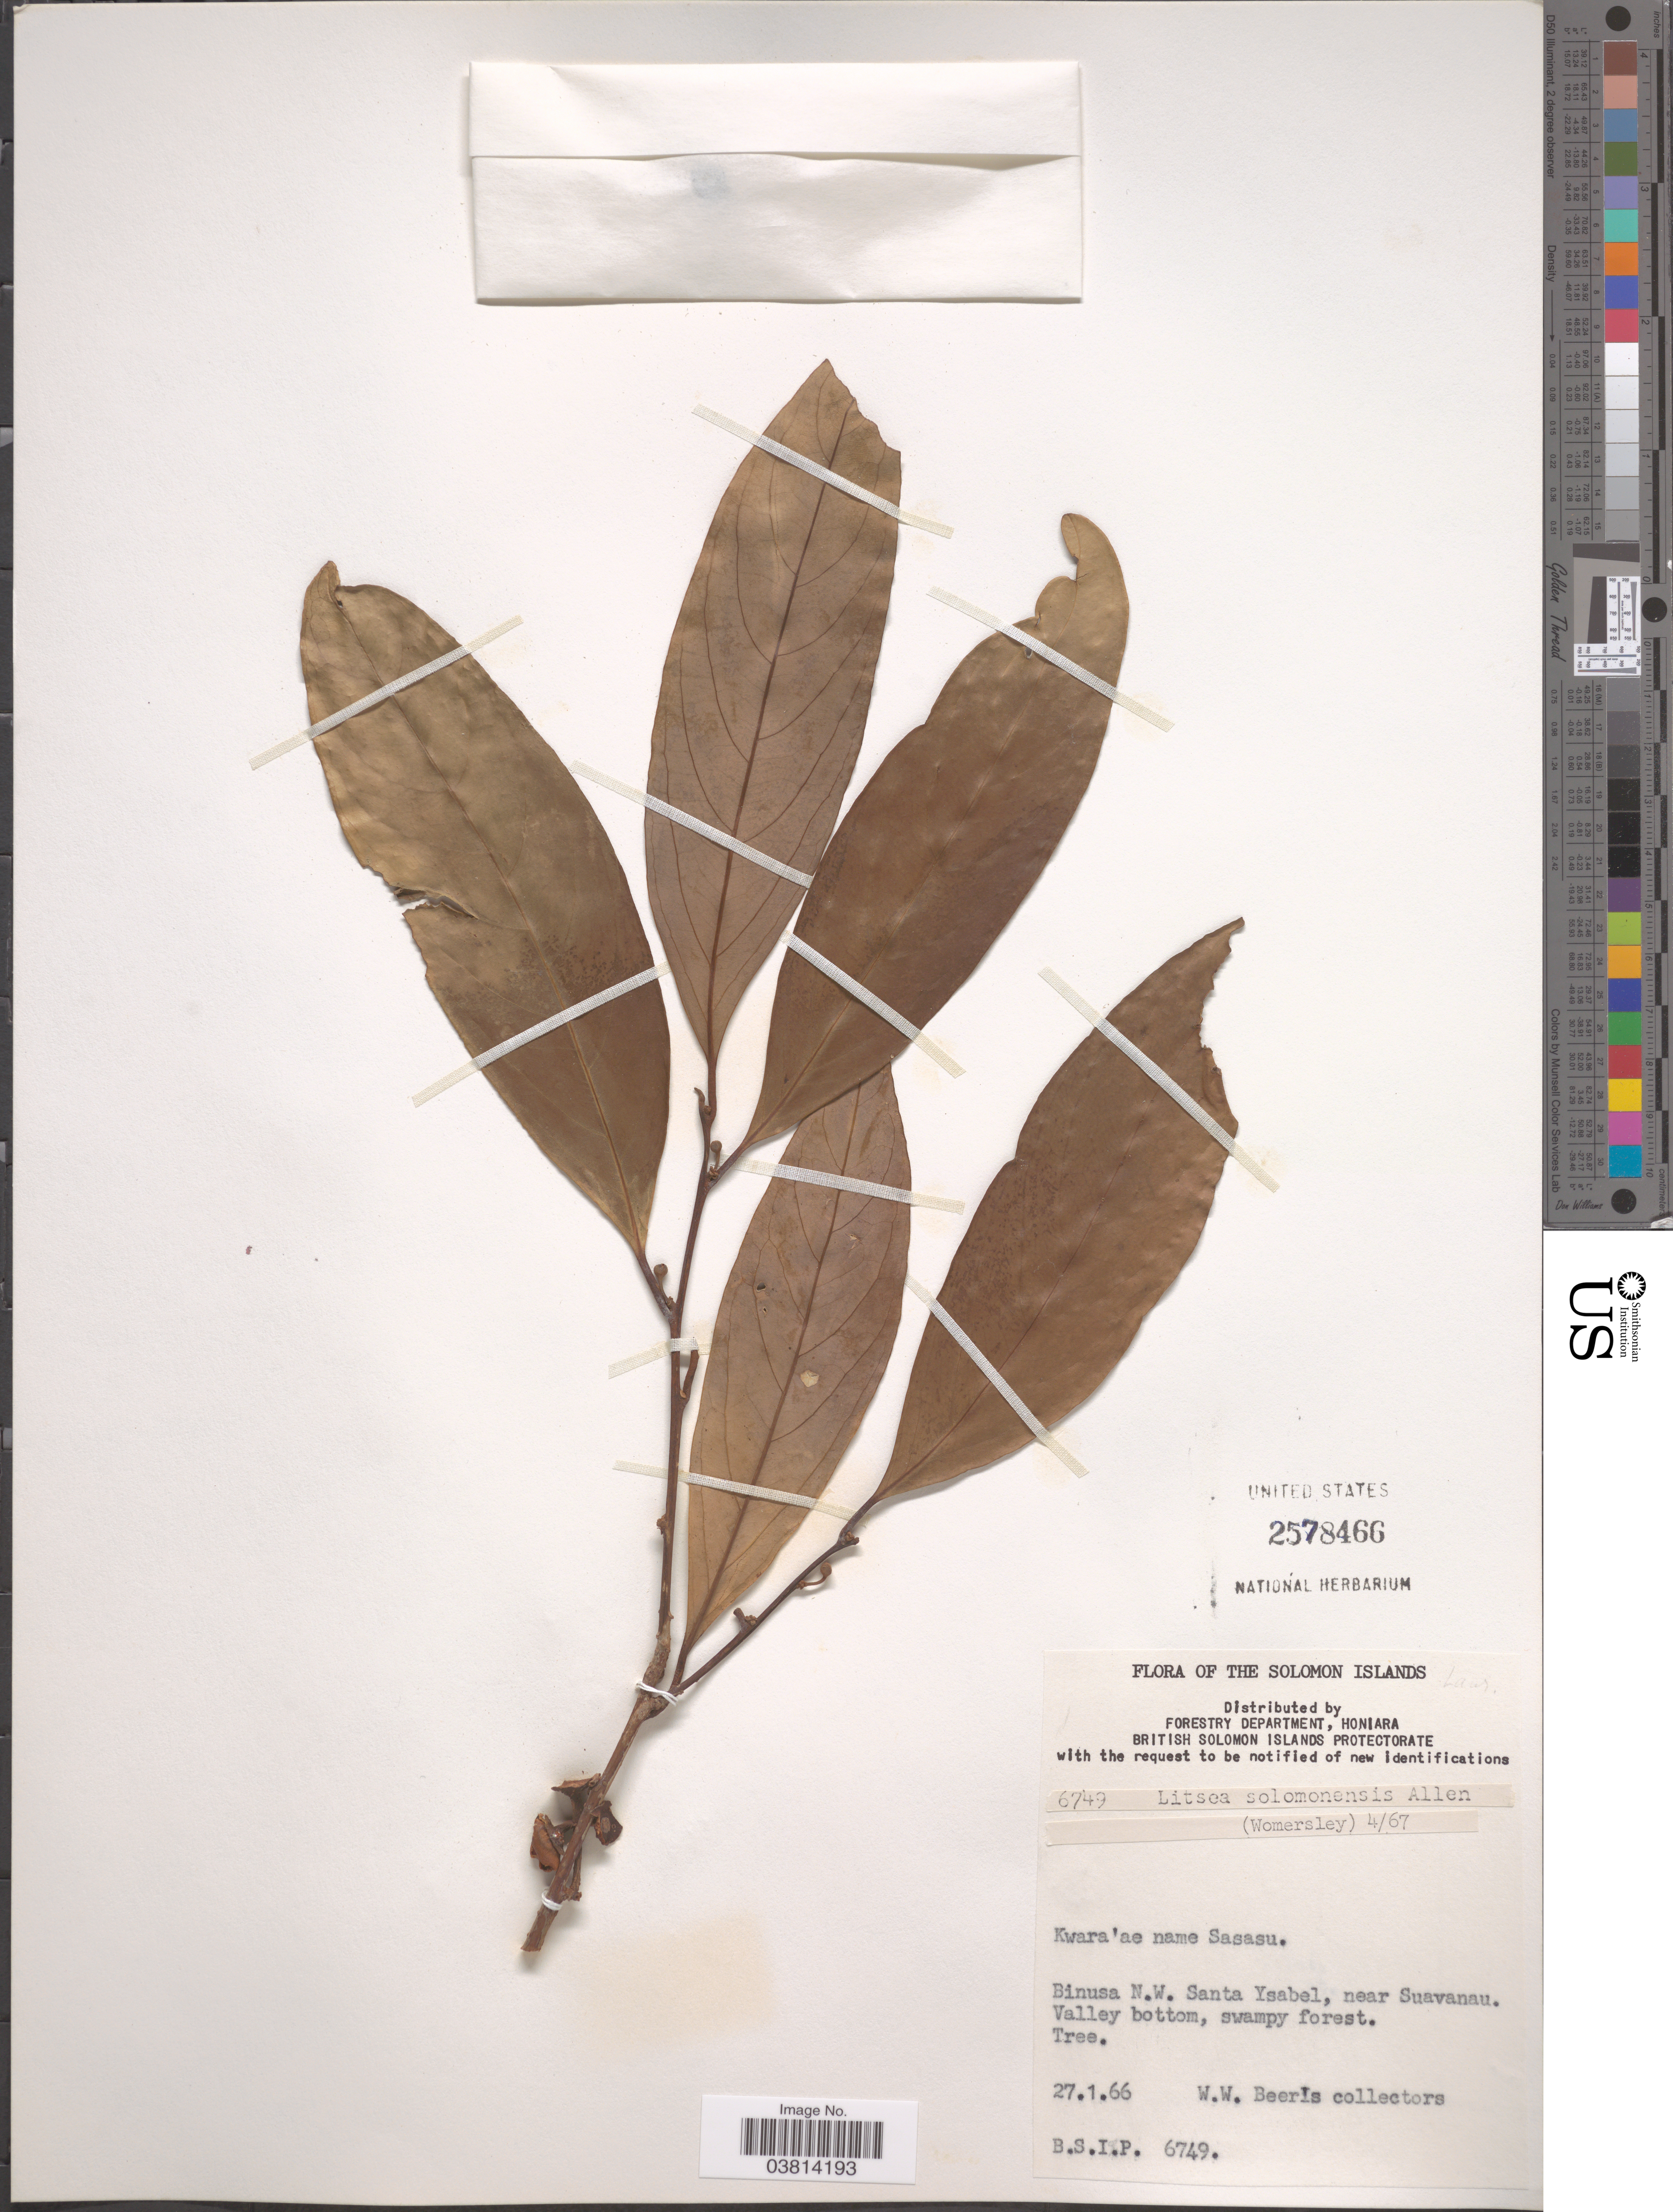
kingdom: Plantae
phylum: Tracheophyta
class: Magnoliopsida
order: Laurales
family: Lauraceae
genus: Litsea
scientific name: Litsea solomonensis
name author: C.K. Allen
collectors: W. Beer's Collectors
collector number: B.S.I.P. 6749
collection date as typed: Transcribed d/m/y: 27/1/66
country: Solomon Islands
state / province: Solomon Islands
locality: Binusa N.W. Santa Ysabel, near Suavanau. Valley bottom.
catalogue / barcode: US 2578466